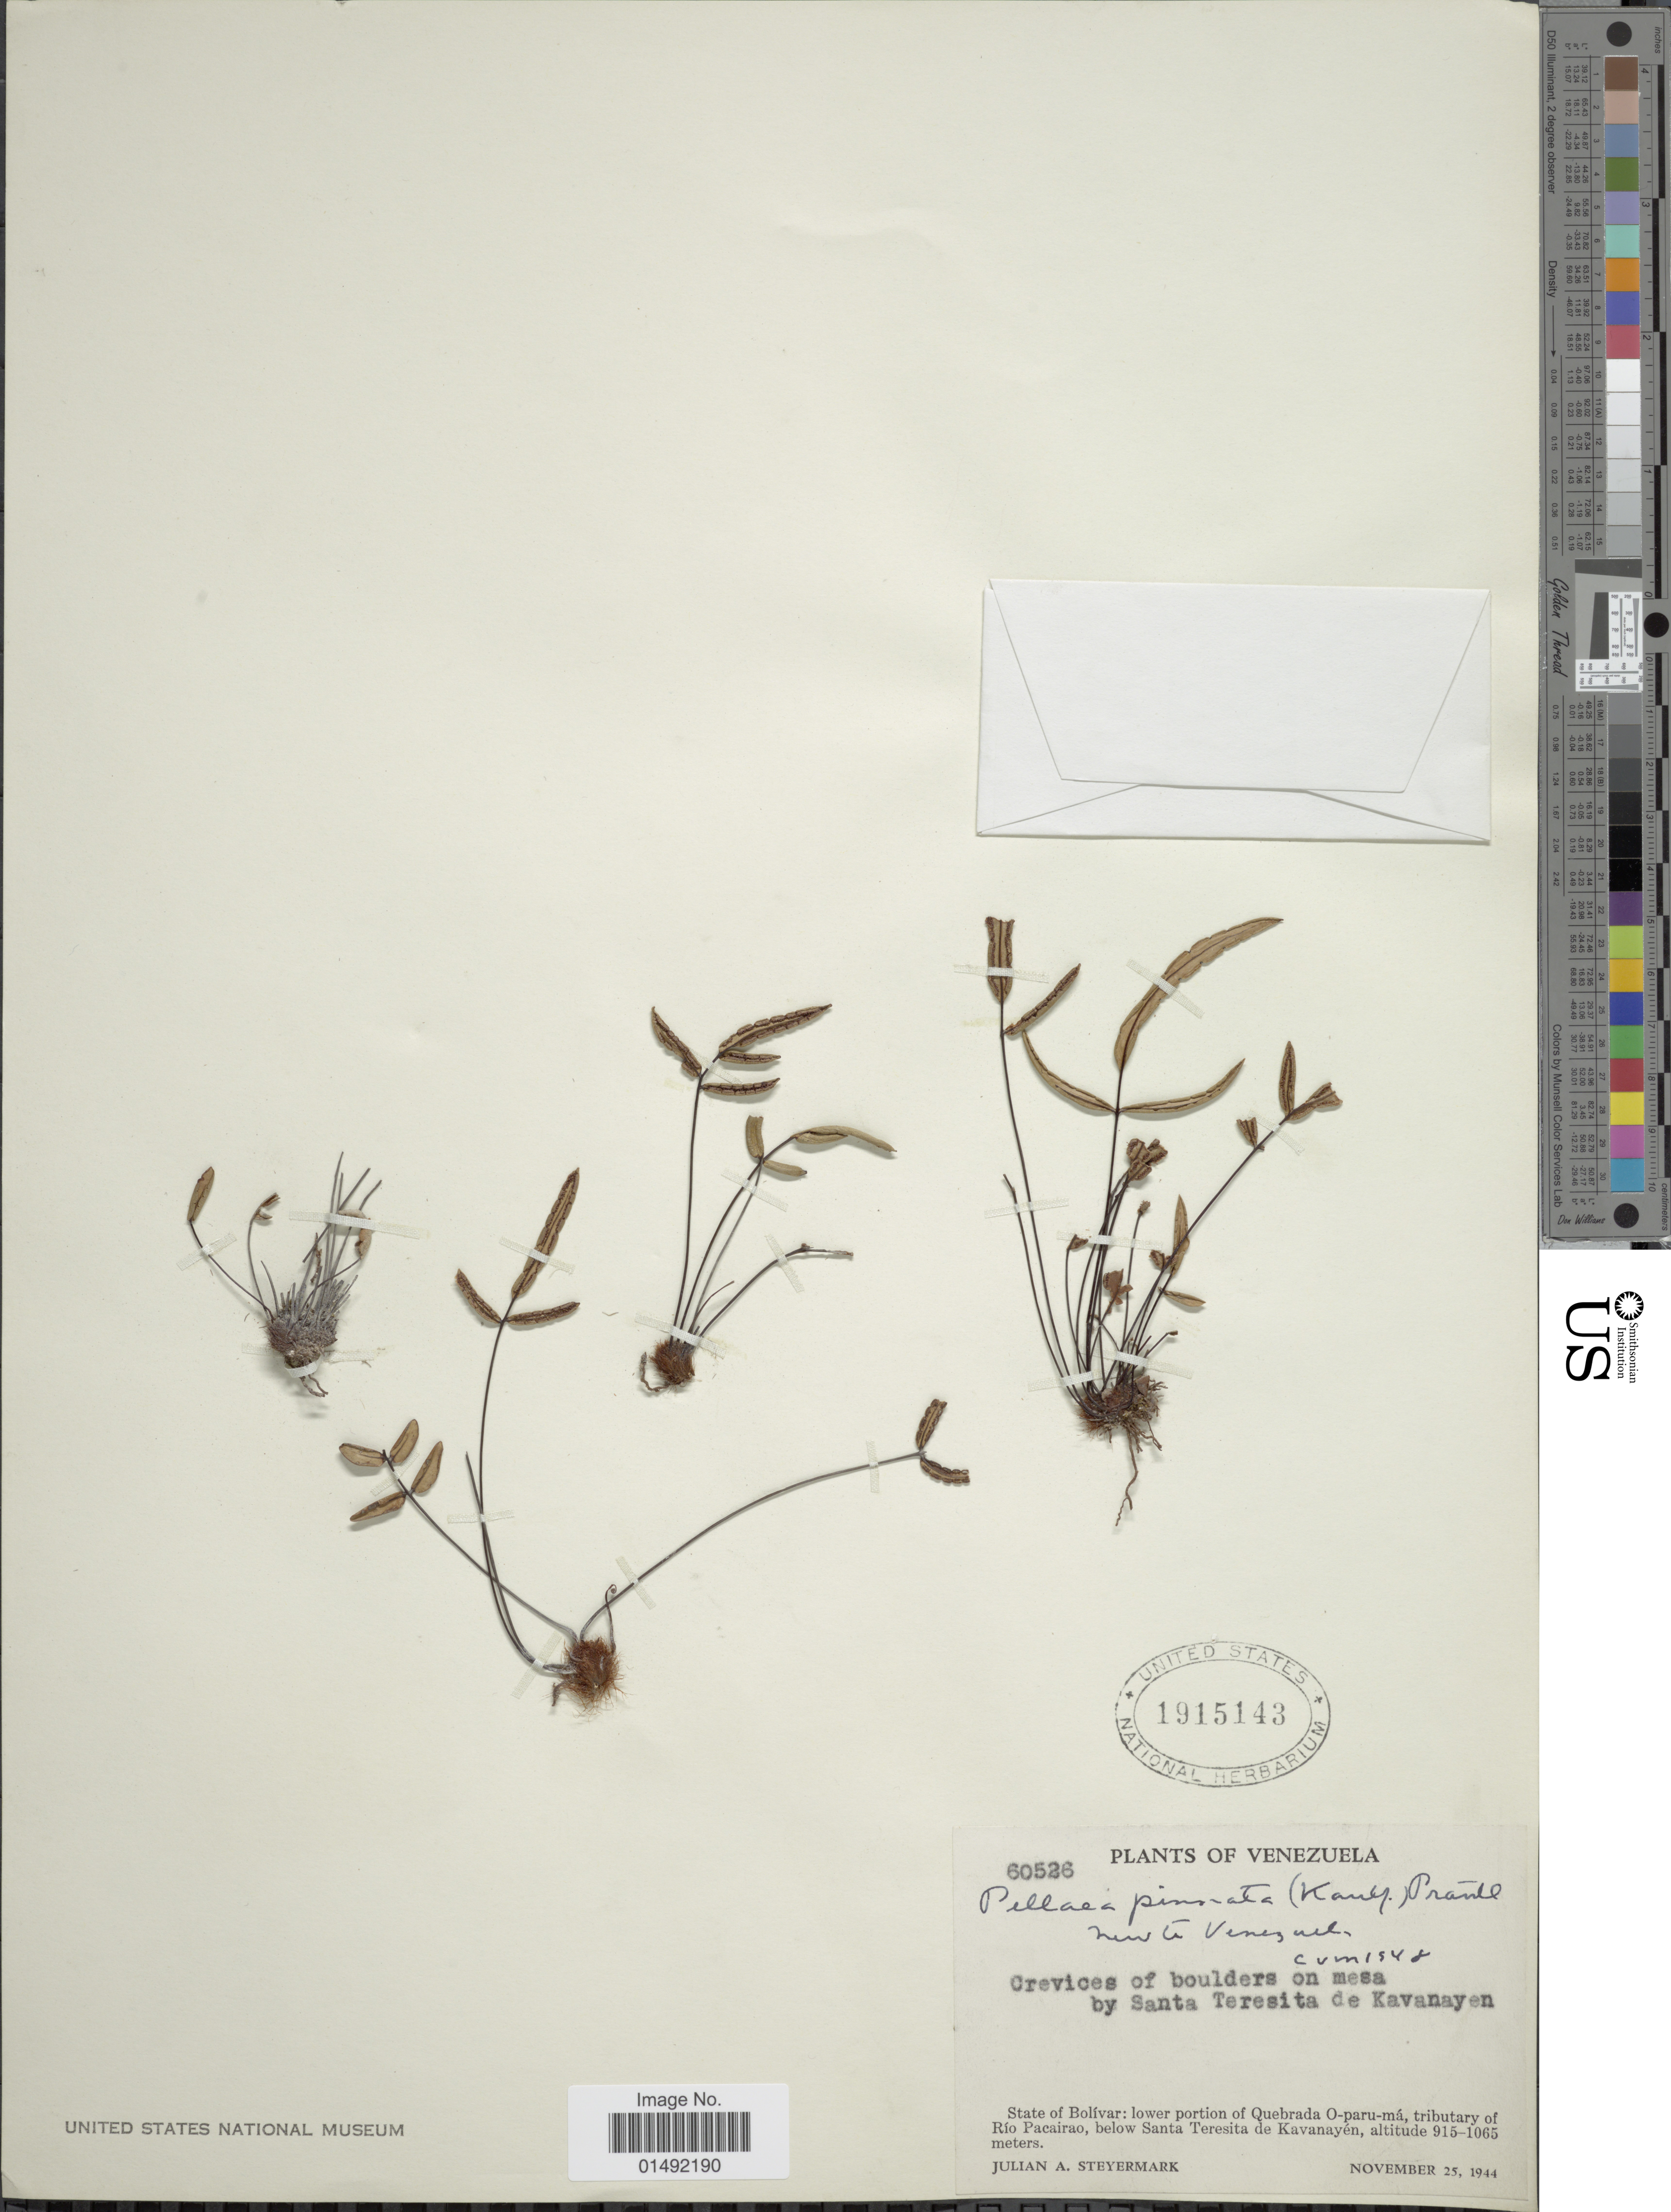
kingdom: Plantae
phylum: Tracheophyta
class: Polypodiopsida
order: Polypodiales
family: Pteridaceae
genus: Pellaea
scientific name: Pellaea pinnata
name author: (Kaulf.) Prantl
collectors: J. Steyermark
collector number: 60526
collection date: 1944-11-25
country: Venezuela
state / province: Bolivar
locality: Crevices of boulders on mesa by Santa Teresita de Kavanayen, lower portion of Quebrada O-paru-má, tributary of Río Pacairao, below Santa Teresita de Kavanayén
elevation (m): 915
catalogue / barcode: US 1915143